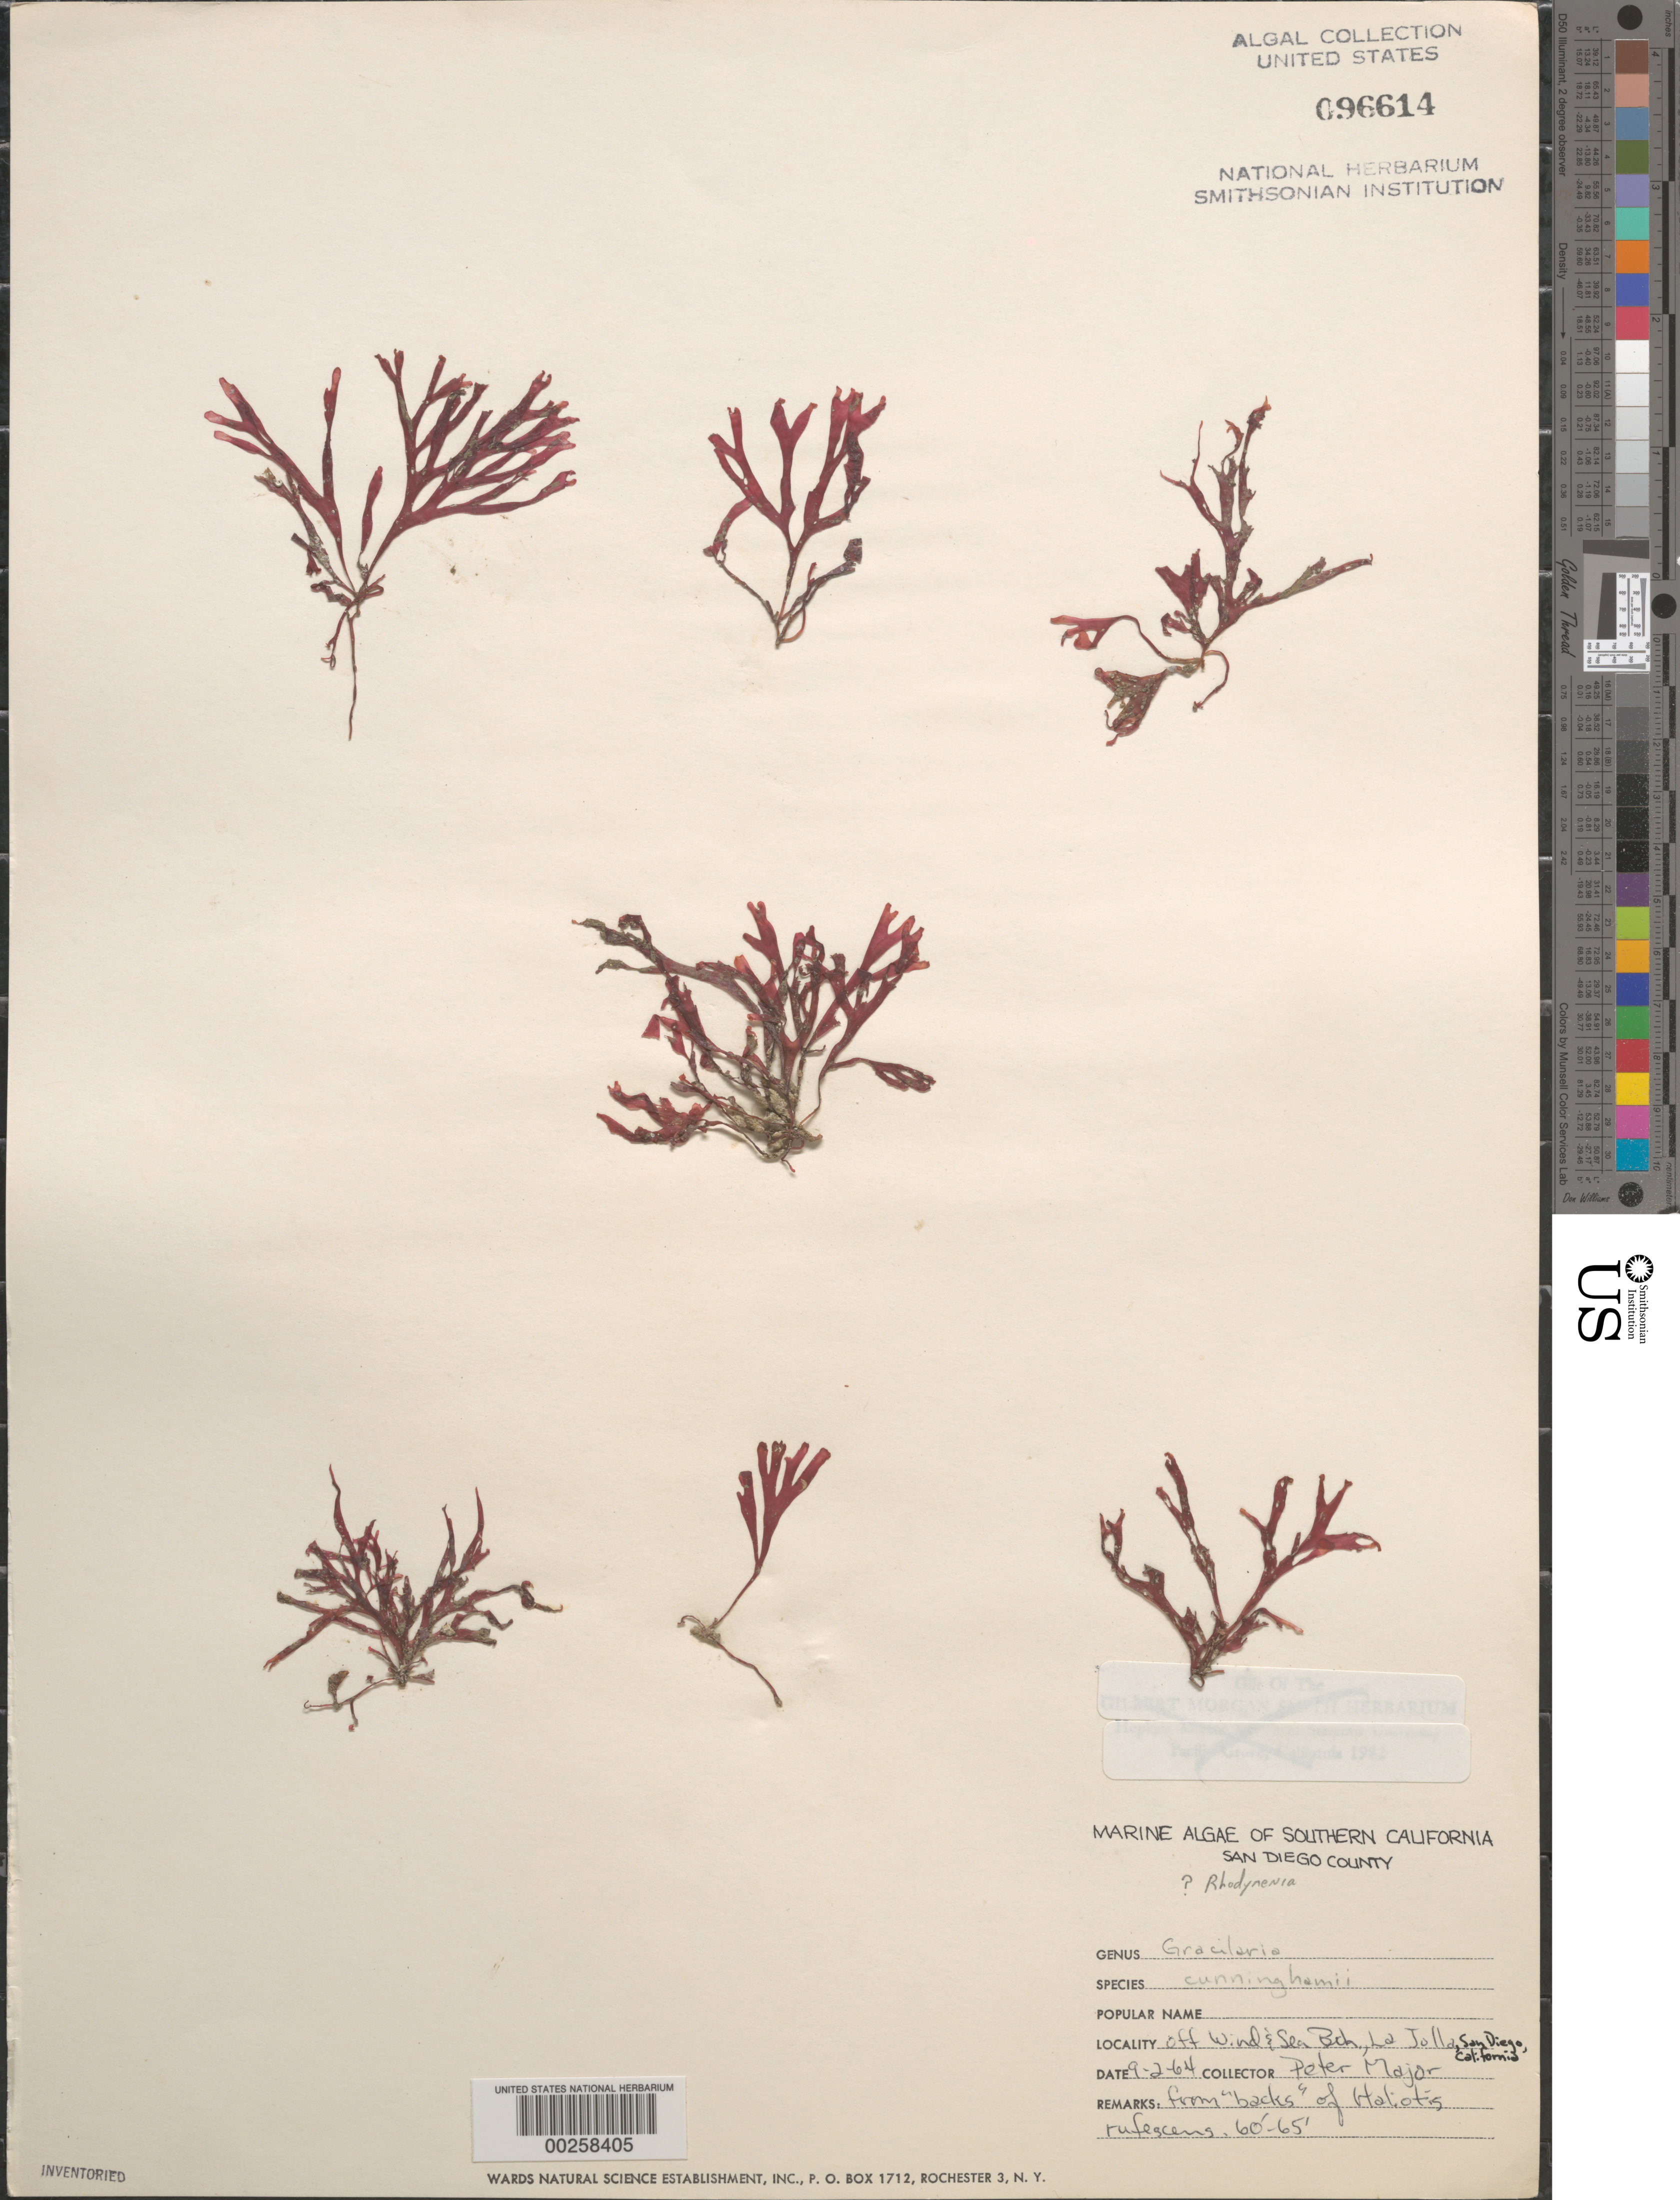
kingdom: Plantae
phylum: Rhodophyta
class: Florideophyceae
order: Rhodymeniales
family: Rhodymeniaceae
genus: Rhodymenia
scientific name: Rhodymenia sp.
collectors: P. Major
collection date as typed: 02 Sep 1964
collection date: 1964-09-02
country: United States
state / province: California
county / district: San Diego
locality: La Jolla, off Wind and Sea Beach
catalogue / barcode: US 96614